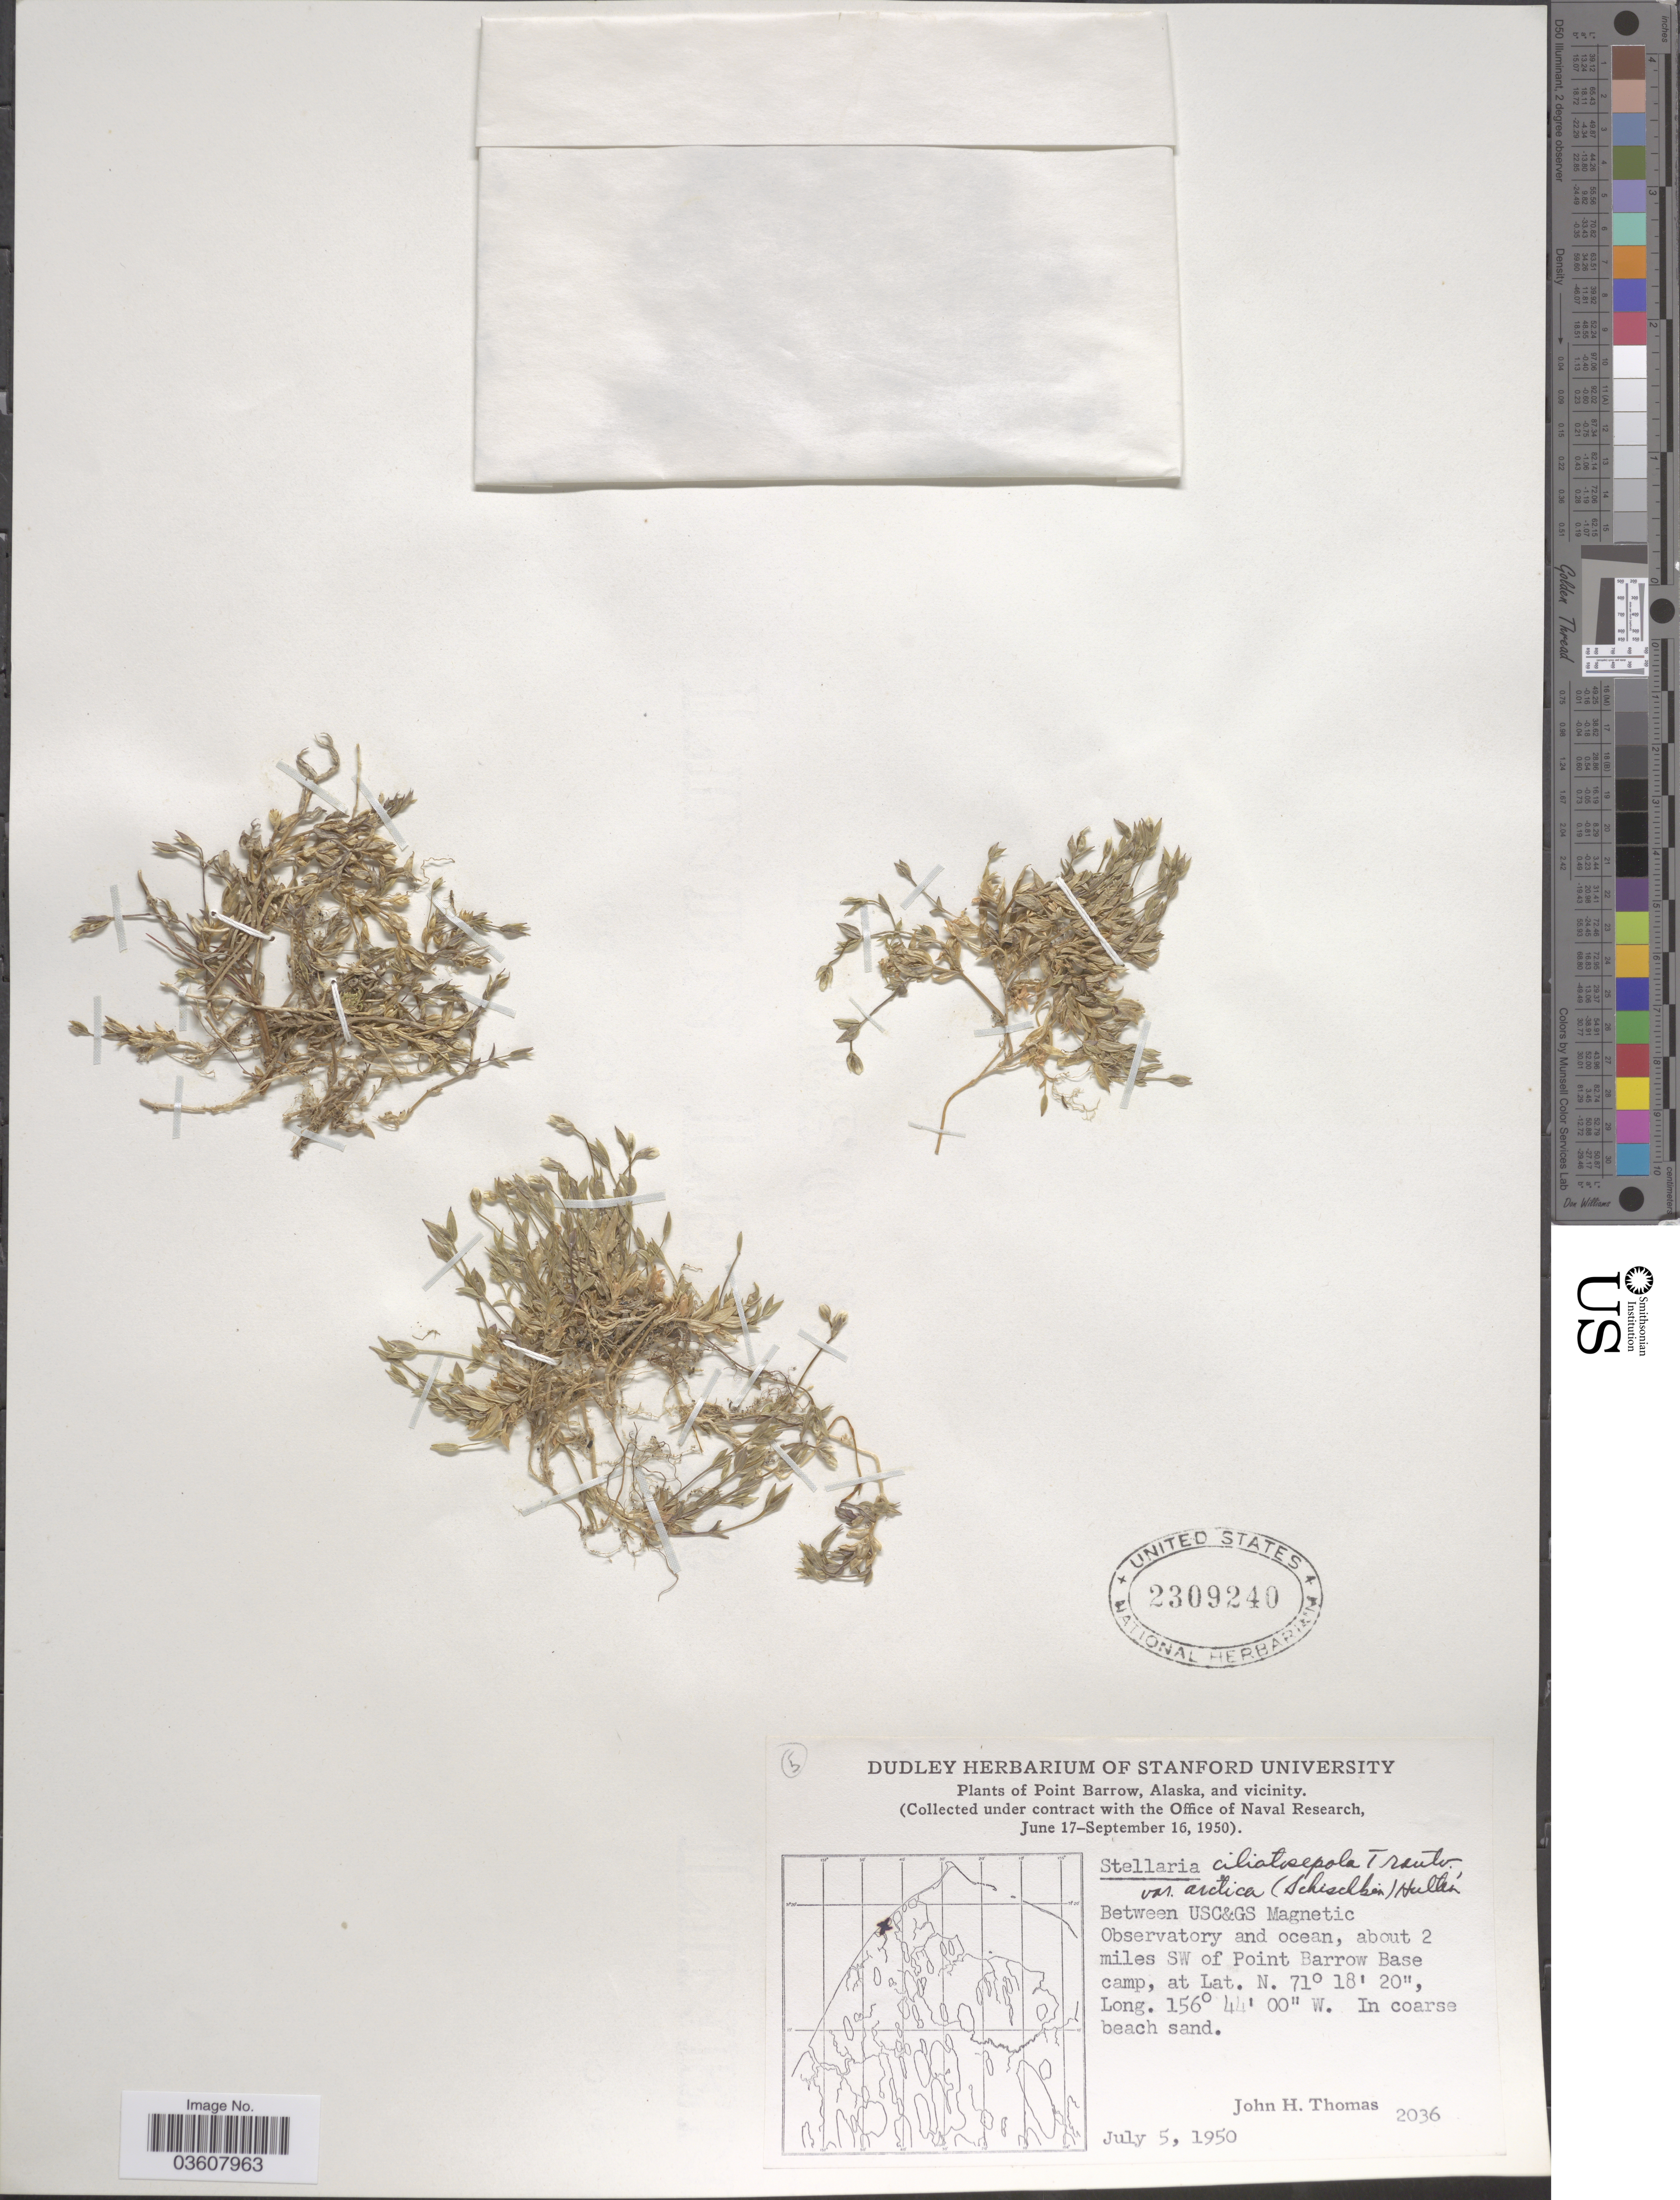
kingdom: Plantae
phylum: Tracheophyta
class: Magnoliopsida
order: Caryophyllales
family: Caryophyllaceae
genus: Stellaria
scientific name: Stellaria ciliatosepala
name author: Trautv.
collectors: J. H. Thomas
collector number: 2036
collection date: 1950-07-05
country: United States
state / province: Alaska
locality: Point Barrow, Alaska, and vicinity. Between USC&GS Magnetic Observatory and ocean, about 2 miles SW of Point Barrow Base camp.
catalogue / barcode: US 2309240